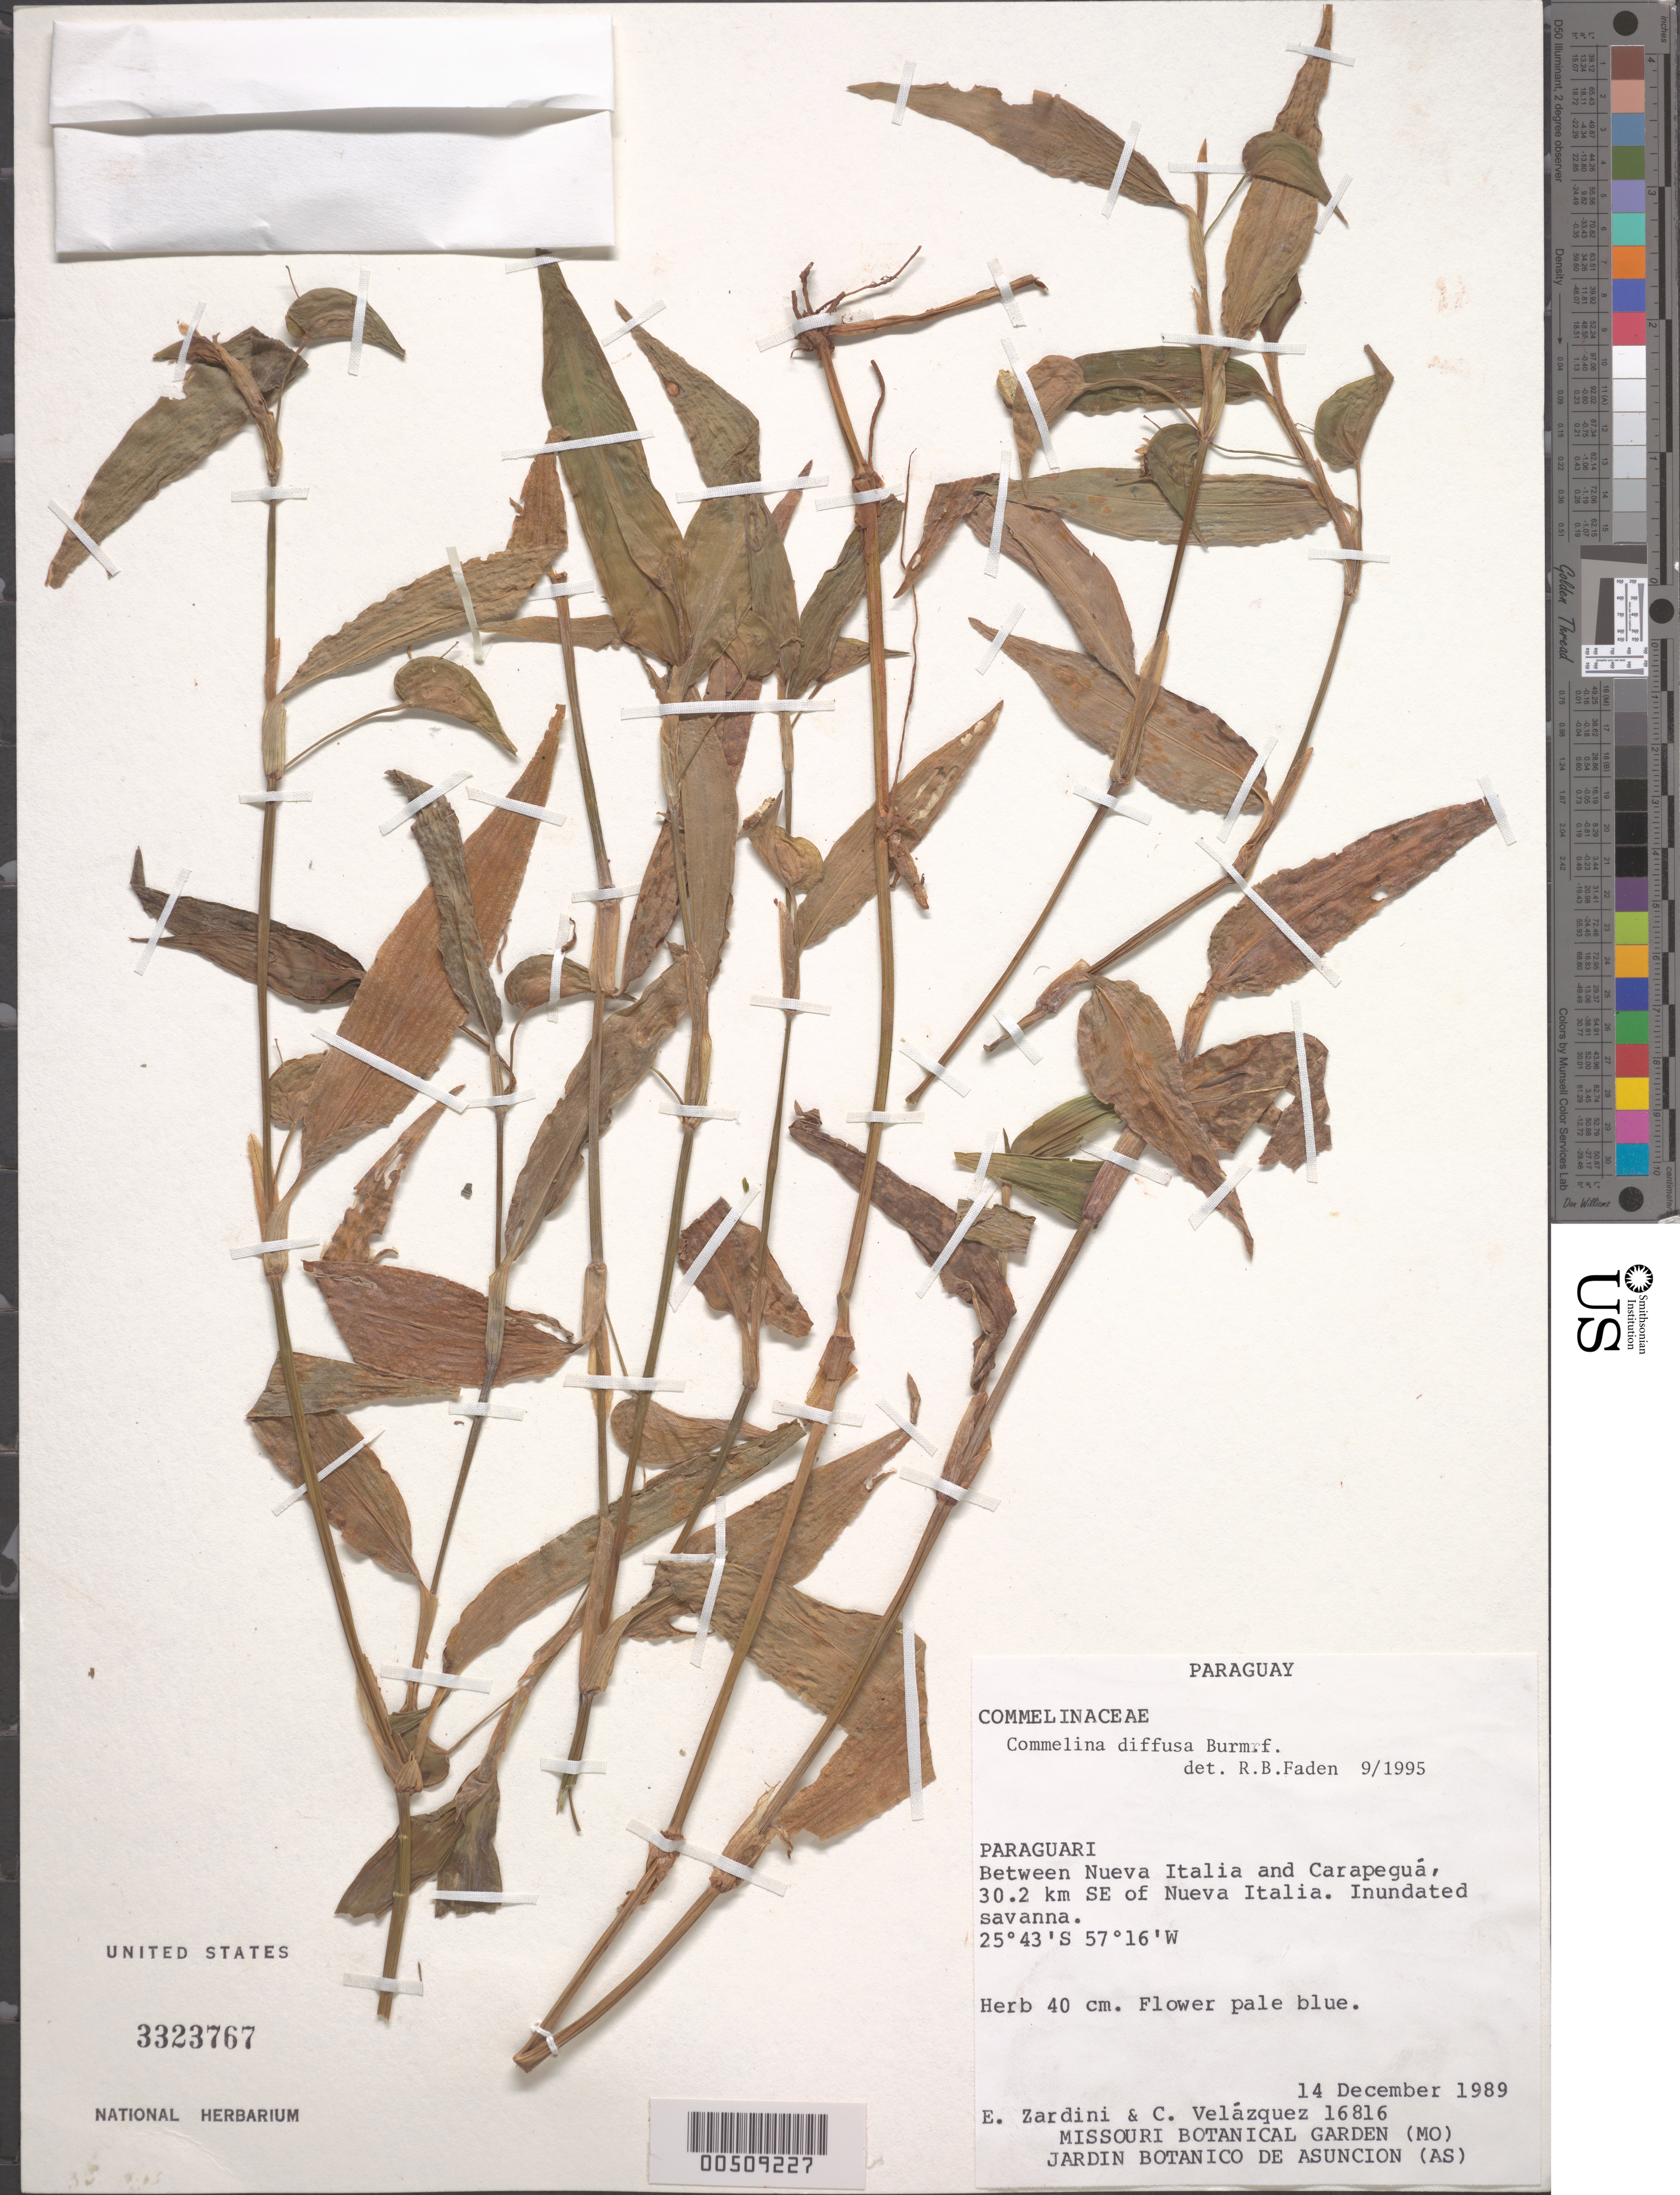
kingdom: Plantae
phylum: Tracheophyta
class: Liliopsida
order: Commelinales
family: Commelinaceae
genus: Commelina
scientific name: Commelina diffusa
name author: Burm. f.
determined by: Faden, Robert B., (US), Smithsonian Institution - National Museum of Natural History (UNITED STATES)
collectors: E. M. Zardini & C. Velasquez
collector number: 16816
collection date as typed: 14 Dec 1989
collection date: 1989-12-14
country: Paraguay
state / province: Paraguarí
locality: Between nueva italia and carapegua, ne of nueva italia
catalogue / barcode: US 3323767